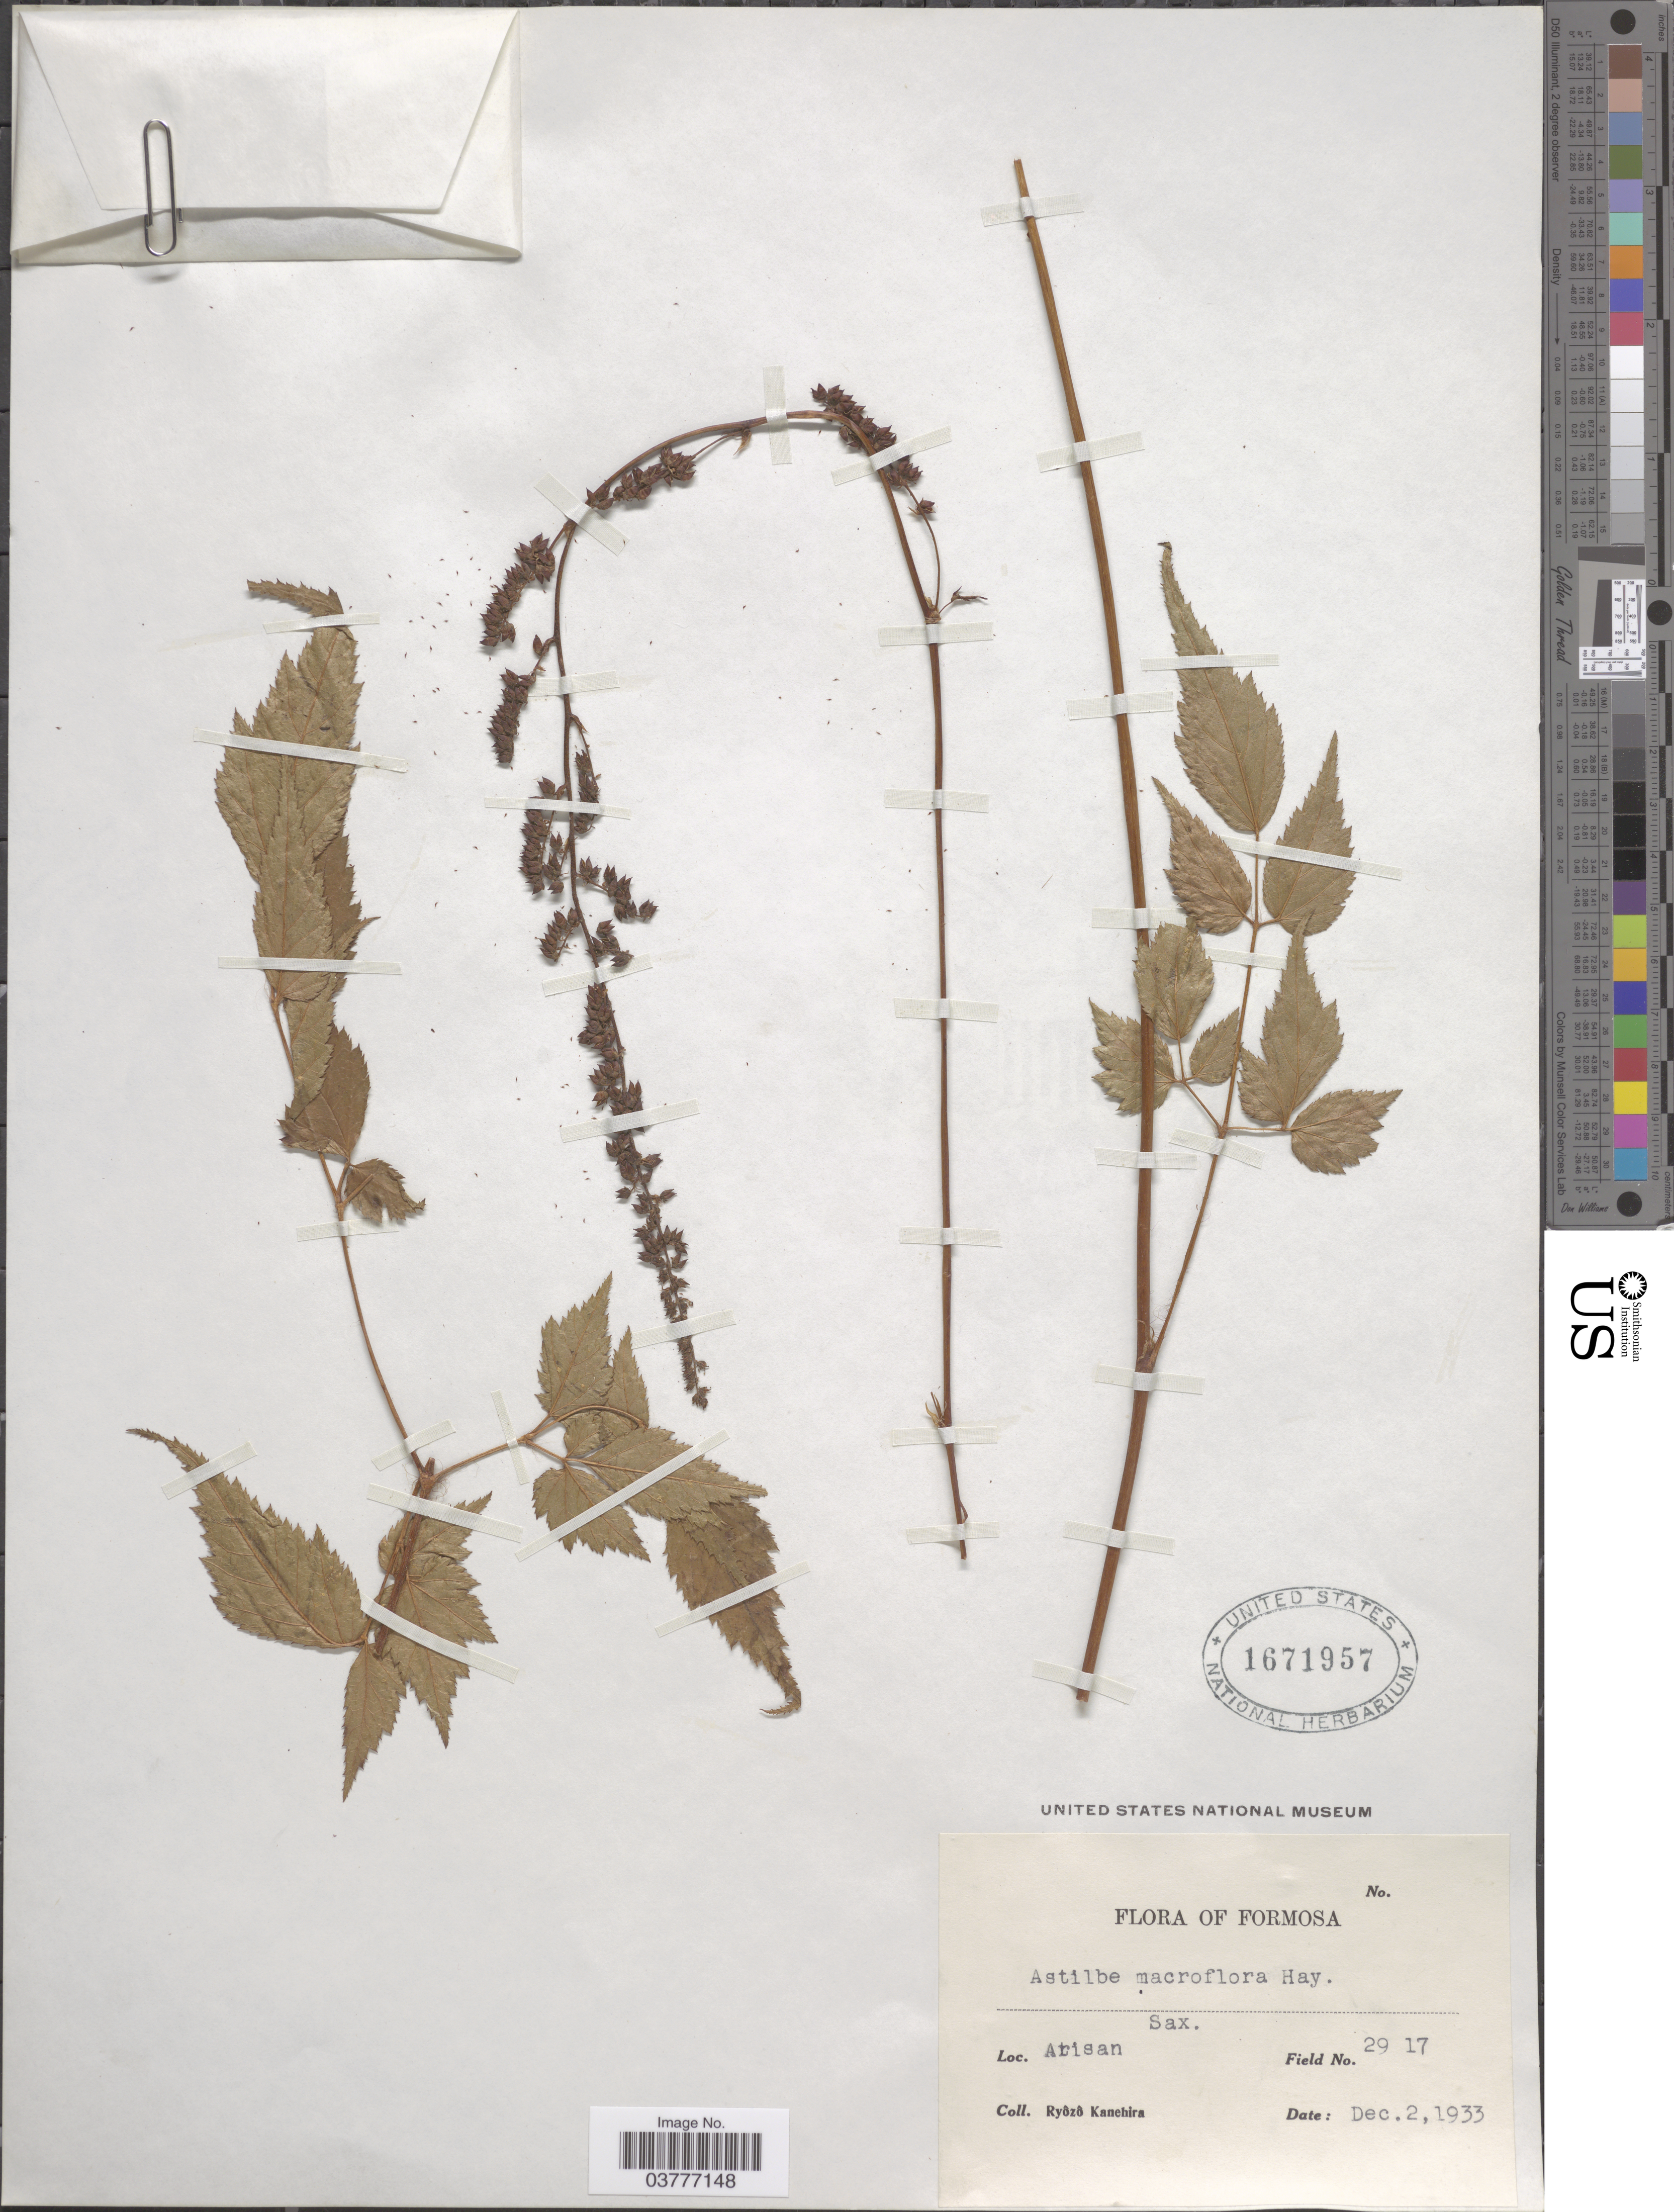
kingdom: Plantae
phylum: Tracheophyta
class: Magnoliopsida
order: Saxifragales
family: Saxifragaceae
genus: Astilbe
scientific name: Astilbe macroflora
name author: Hayata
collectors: R. Kanehira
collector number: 2917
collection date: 1933-12-02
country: Taiwan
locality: Arisan.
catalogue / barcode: US 1671957